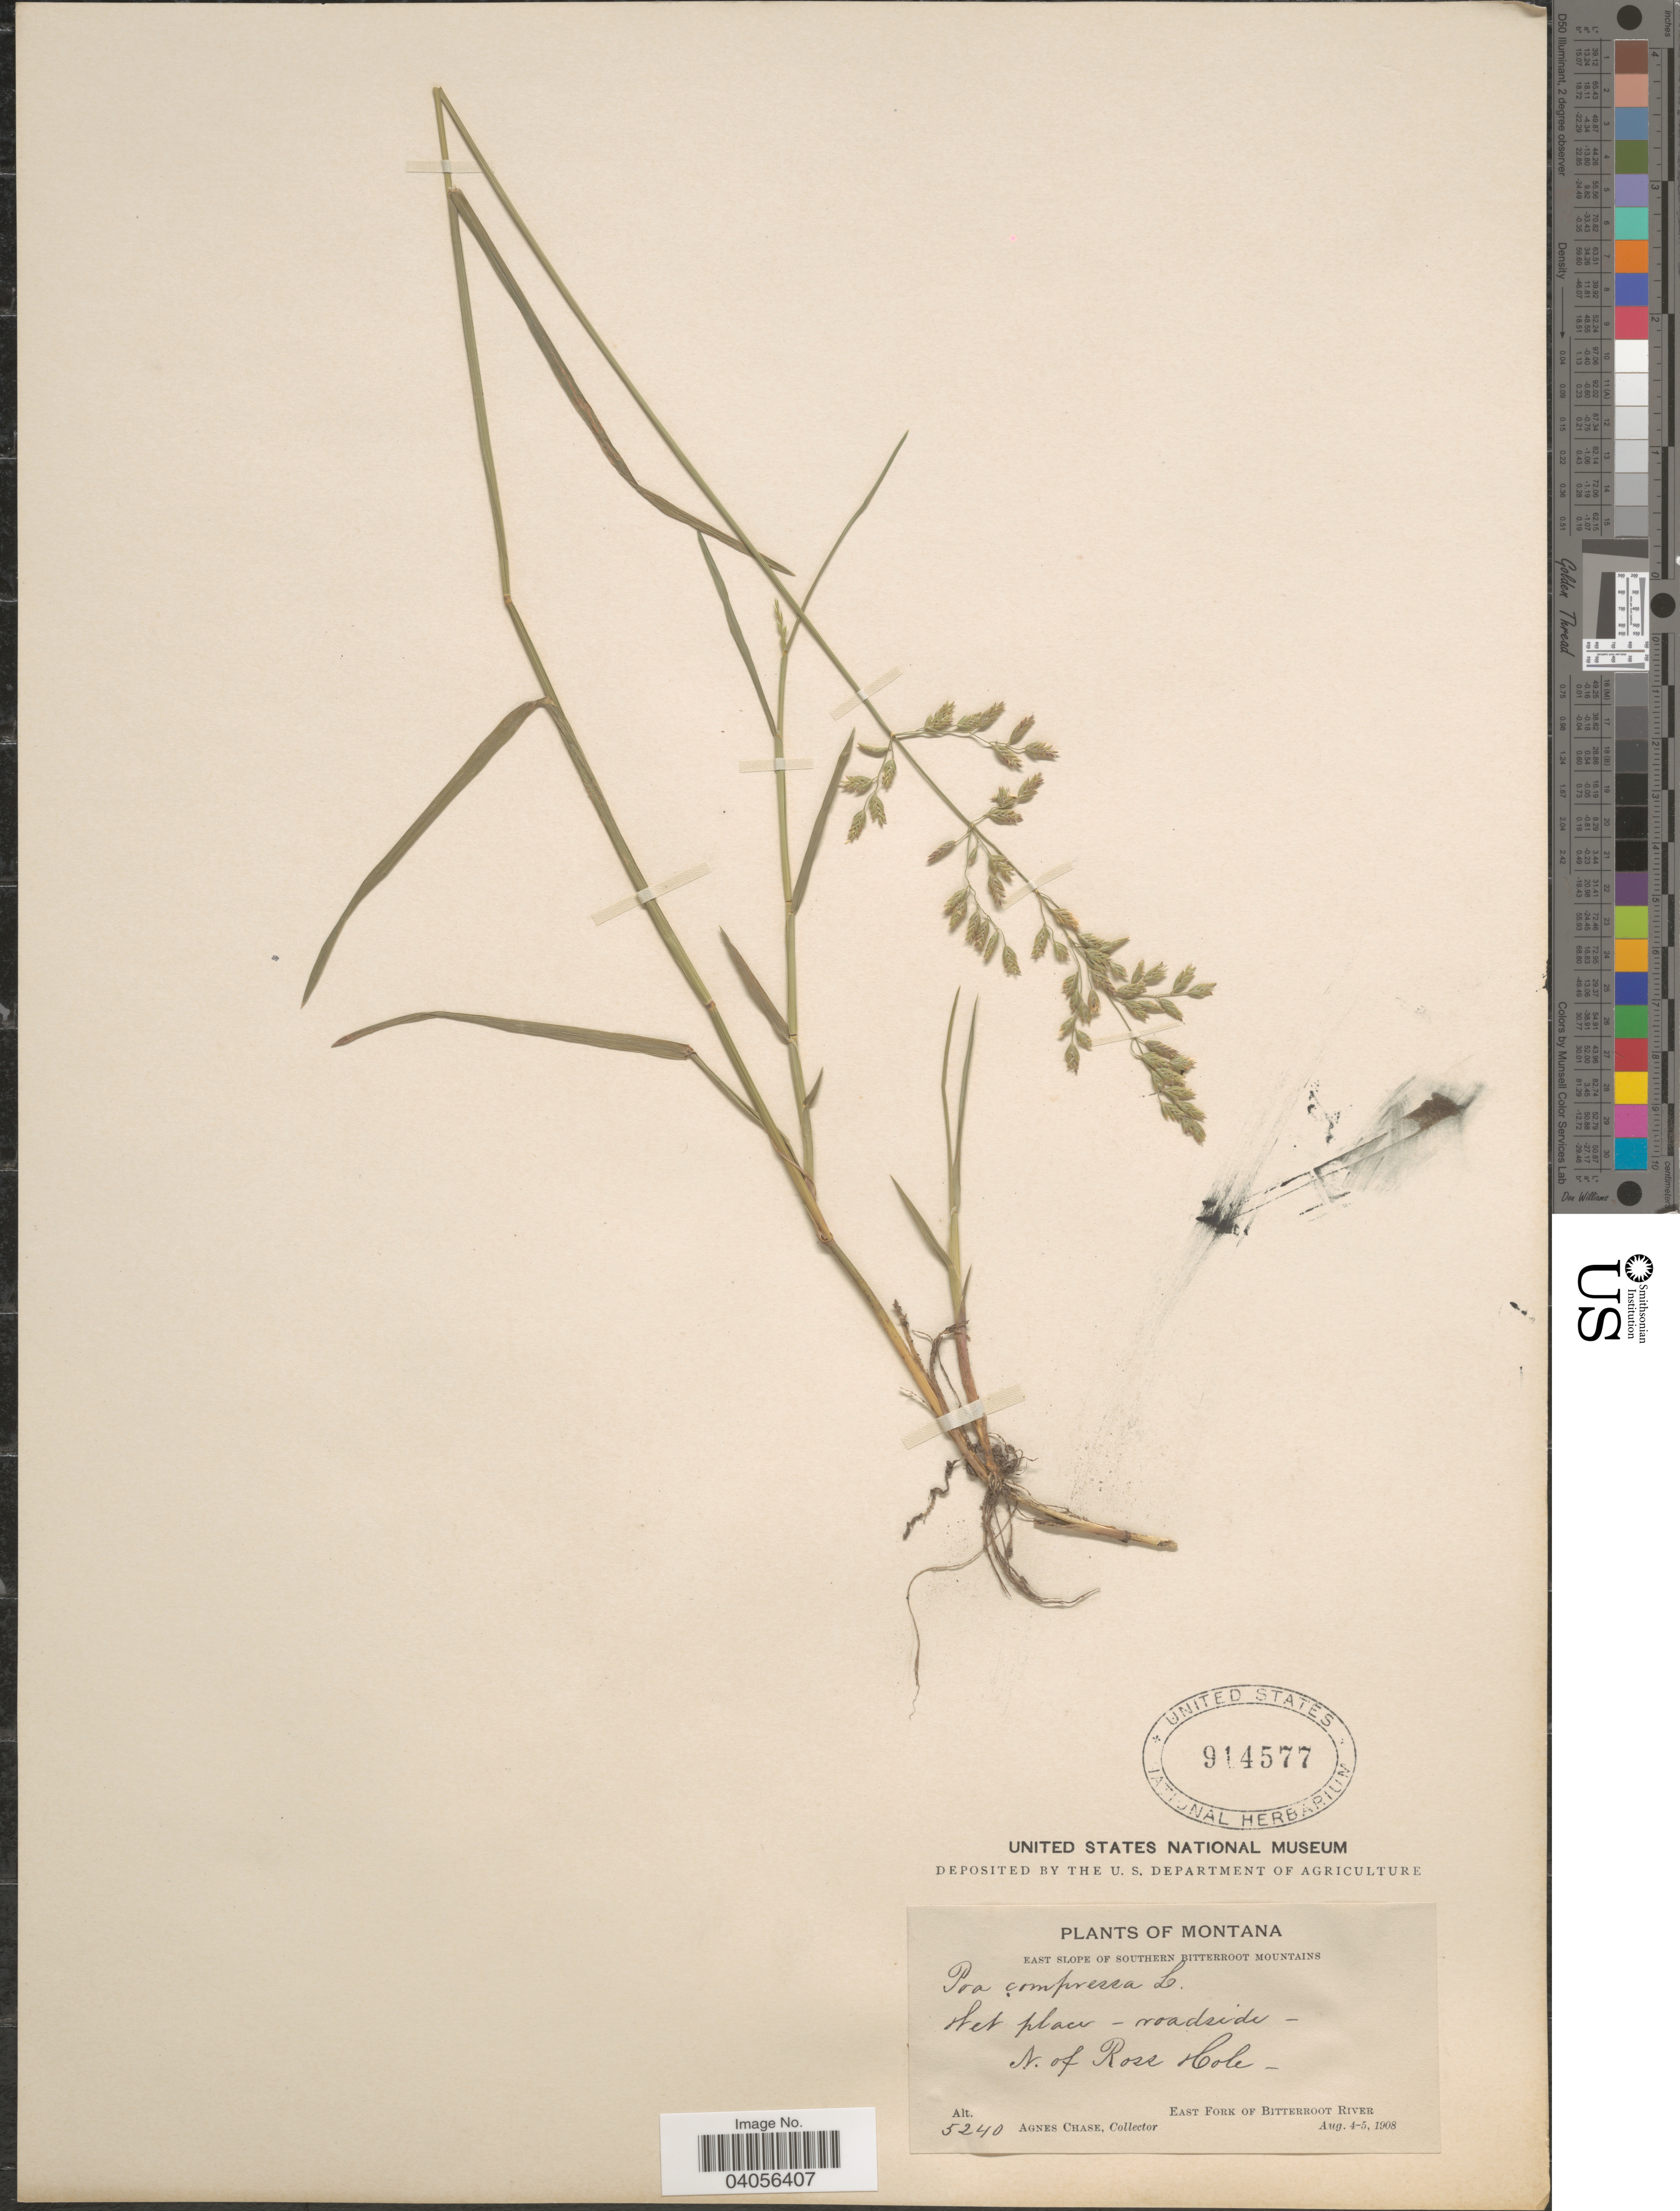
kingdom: Plantae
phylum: Tracheophyta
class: Liliopsida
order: Poales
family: Poaceae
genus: Poa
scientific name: Poa compressa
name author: L.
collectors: A. Chase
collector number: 5240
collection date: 1908-08-04/1908-08-05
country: United States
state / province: Montana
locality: East slope of Southern Bitterroot Mountains. N. of Ross Hole. East Fork of Bitterroot River.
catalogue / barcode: US 914577